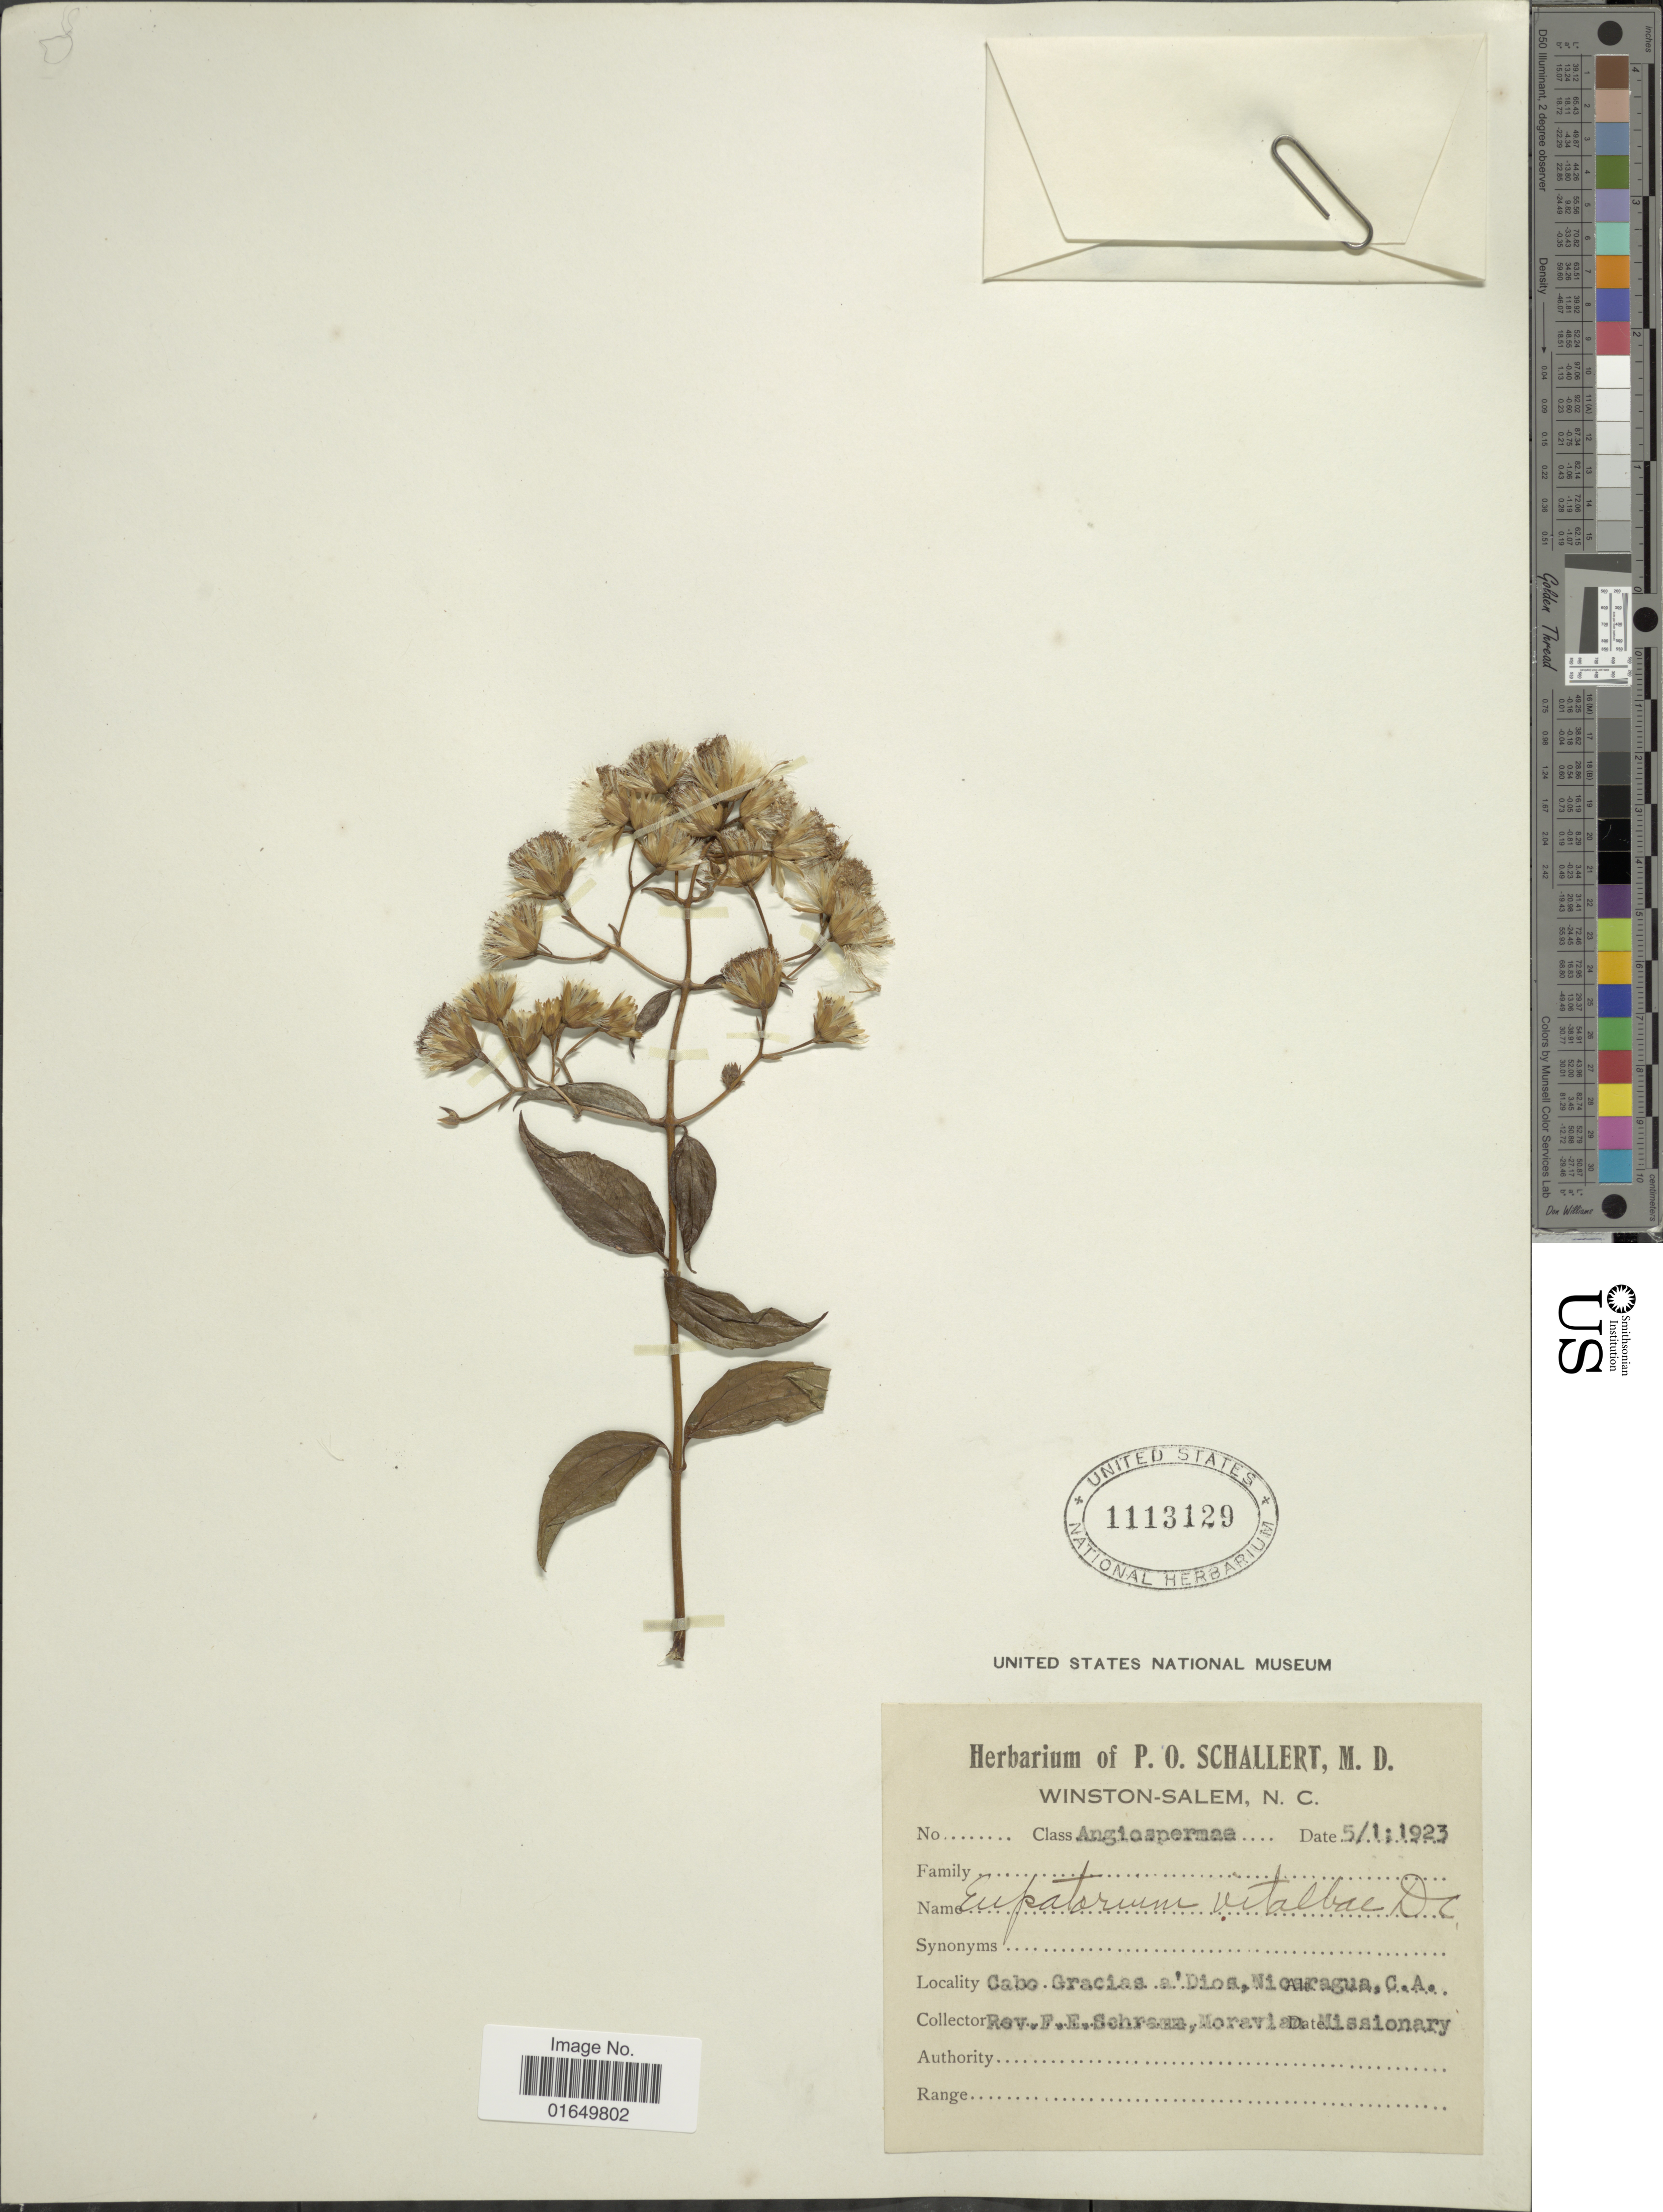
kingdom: Plantae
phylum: Tracheophyta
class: Magnoliopsida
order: Asterales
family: Asteraceae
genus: Heterocondylus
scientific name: Heterocondylus vitalbae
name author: (DC.) R.M. King & H. Rob.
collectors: F. E. Schramm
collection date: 1923-01-05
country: Nicaragua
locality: Cabo Gracias a'Dios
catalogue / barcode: US 1113129